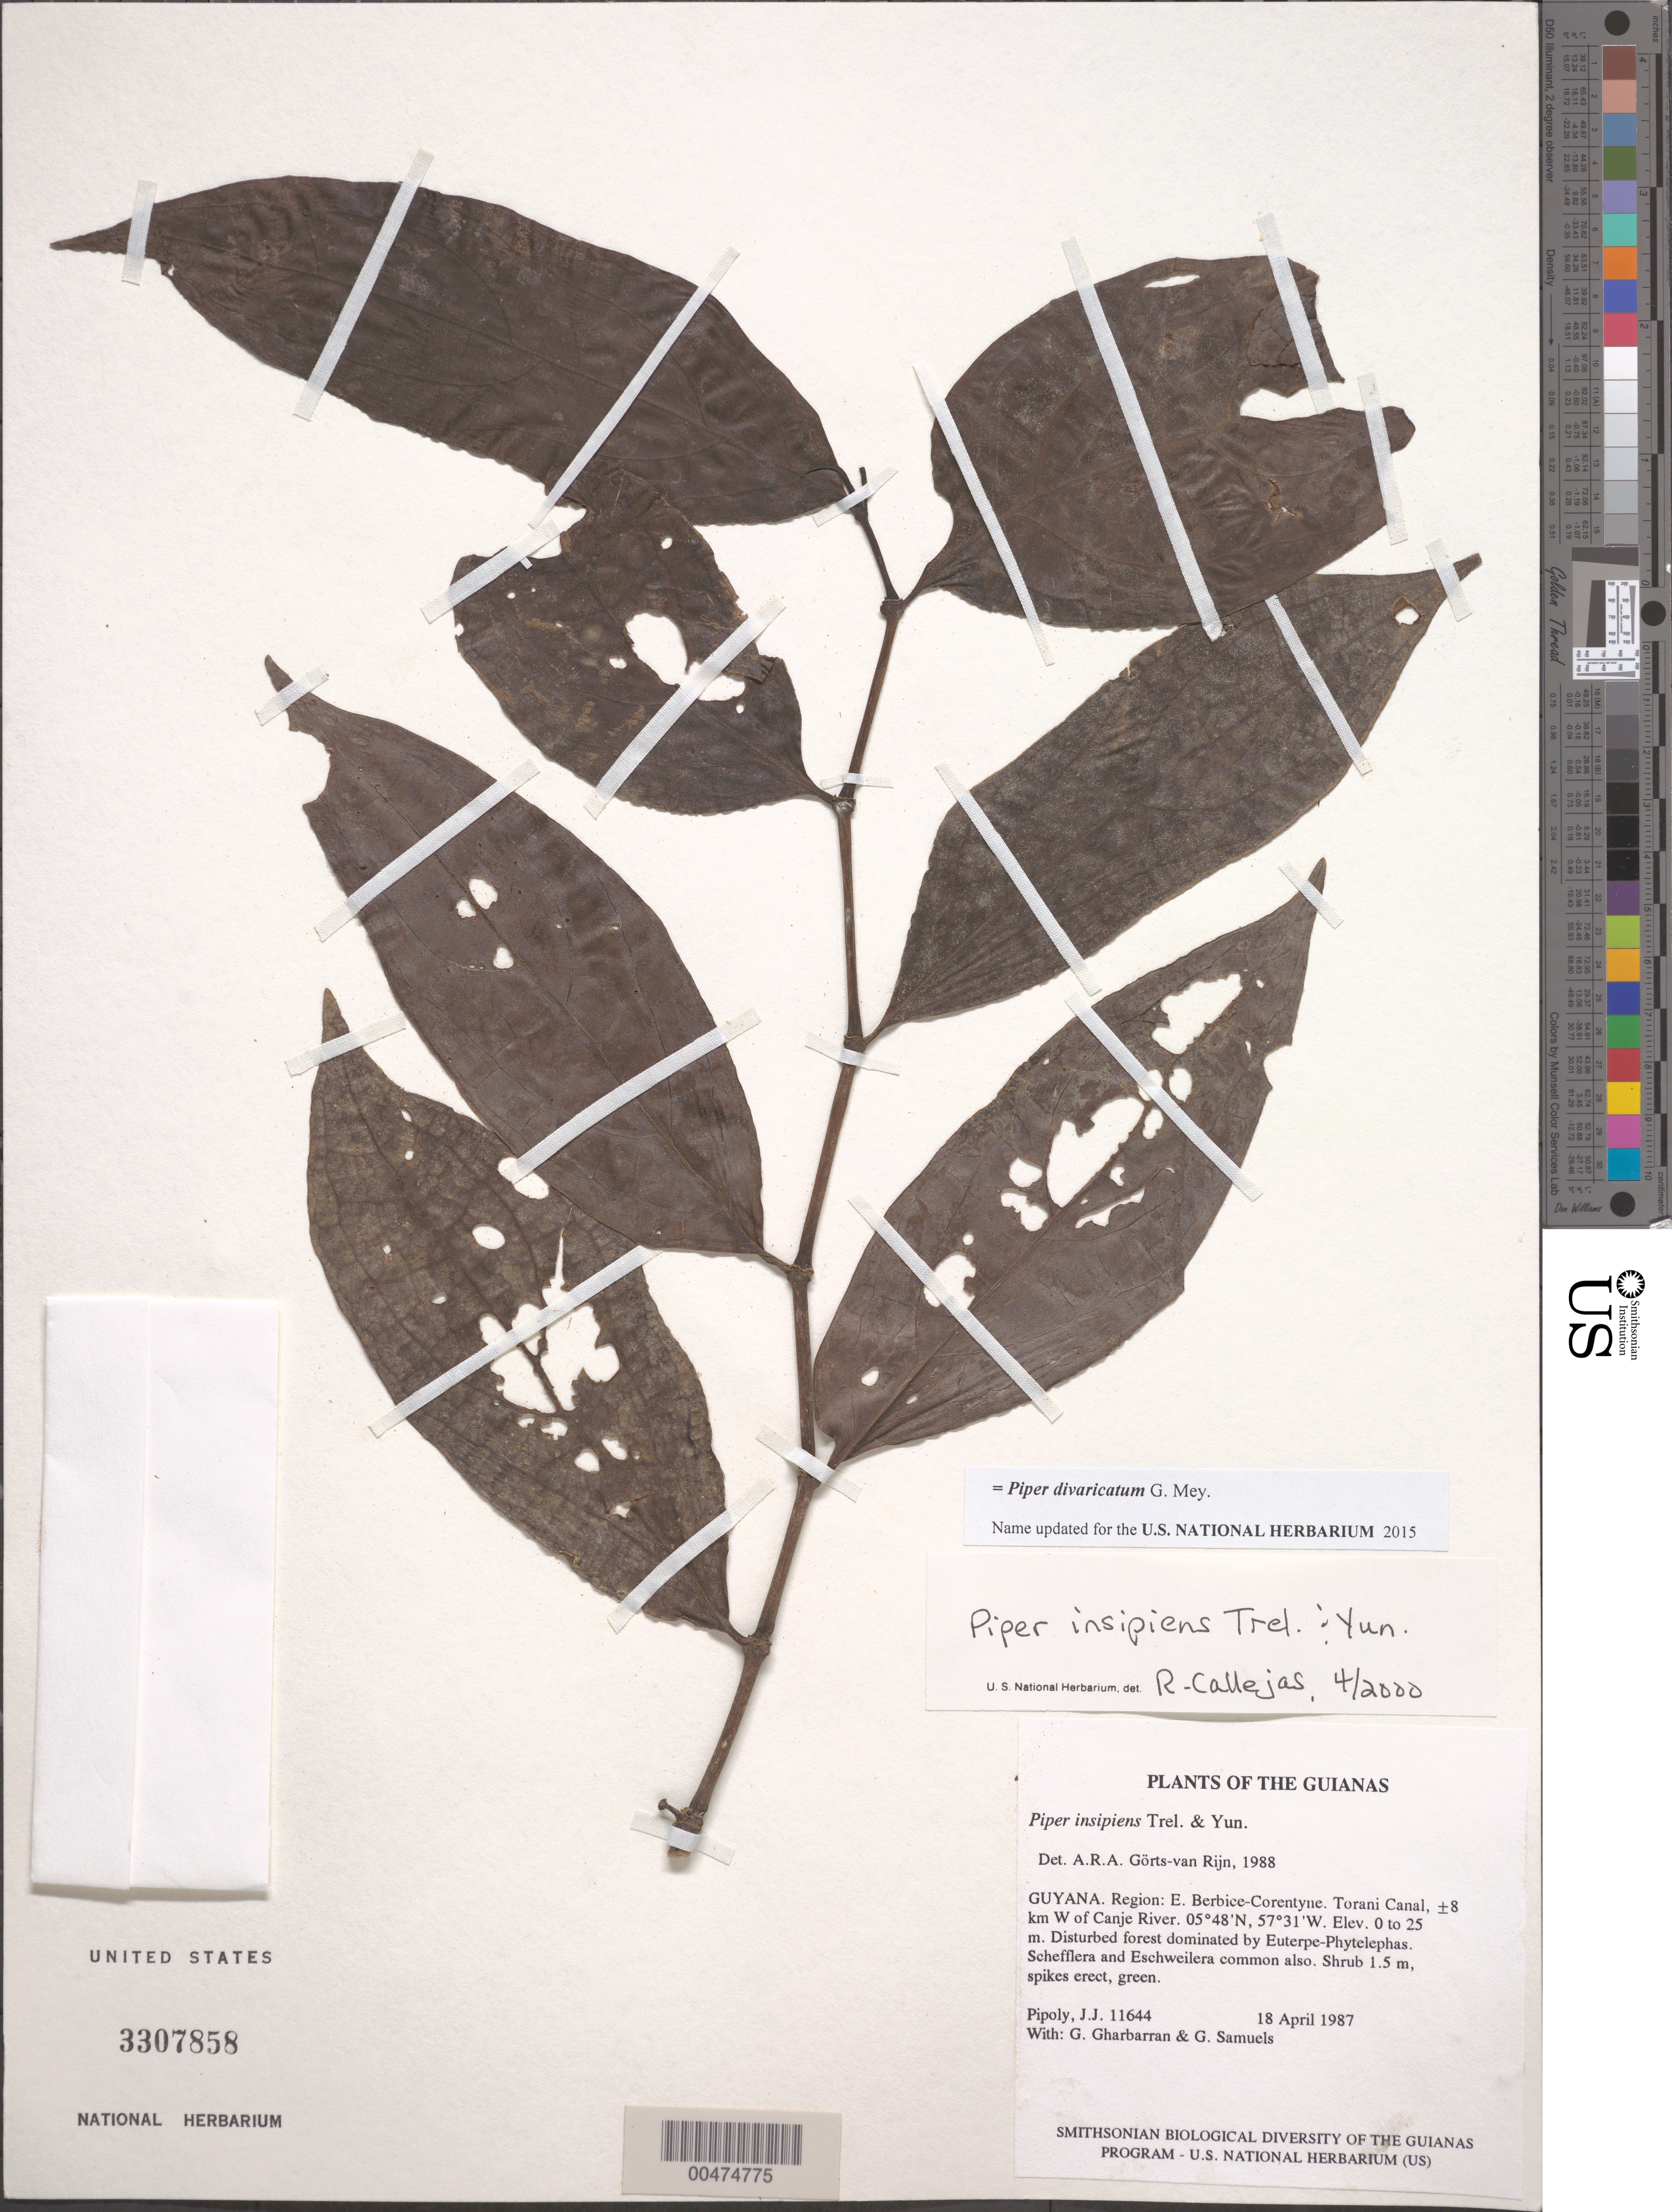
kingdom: Plantae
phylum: Tracheophyta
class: Magnoliopsida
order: Piperales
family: Piperaceae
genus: Piper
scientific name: Piper insipiens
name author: Trel. & Yunck.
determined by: Callejas, Ricardo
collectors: J. J. Pipoly, G. Gharbarran & G. Samuels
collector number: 11644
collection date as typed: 18 April 1987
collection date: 1987-04-18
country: Guyana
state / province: E. Berbice-Corentyne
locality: Torani Canal, ±8 km W of Canje River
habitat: Disturbed forest dominated by Euterpe-Phytelephas. Schefflera and Eschweilera common also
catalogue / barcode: US 3307858